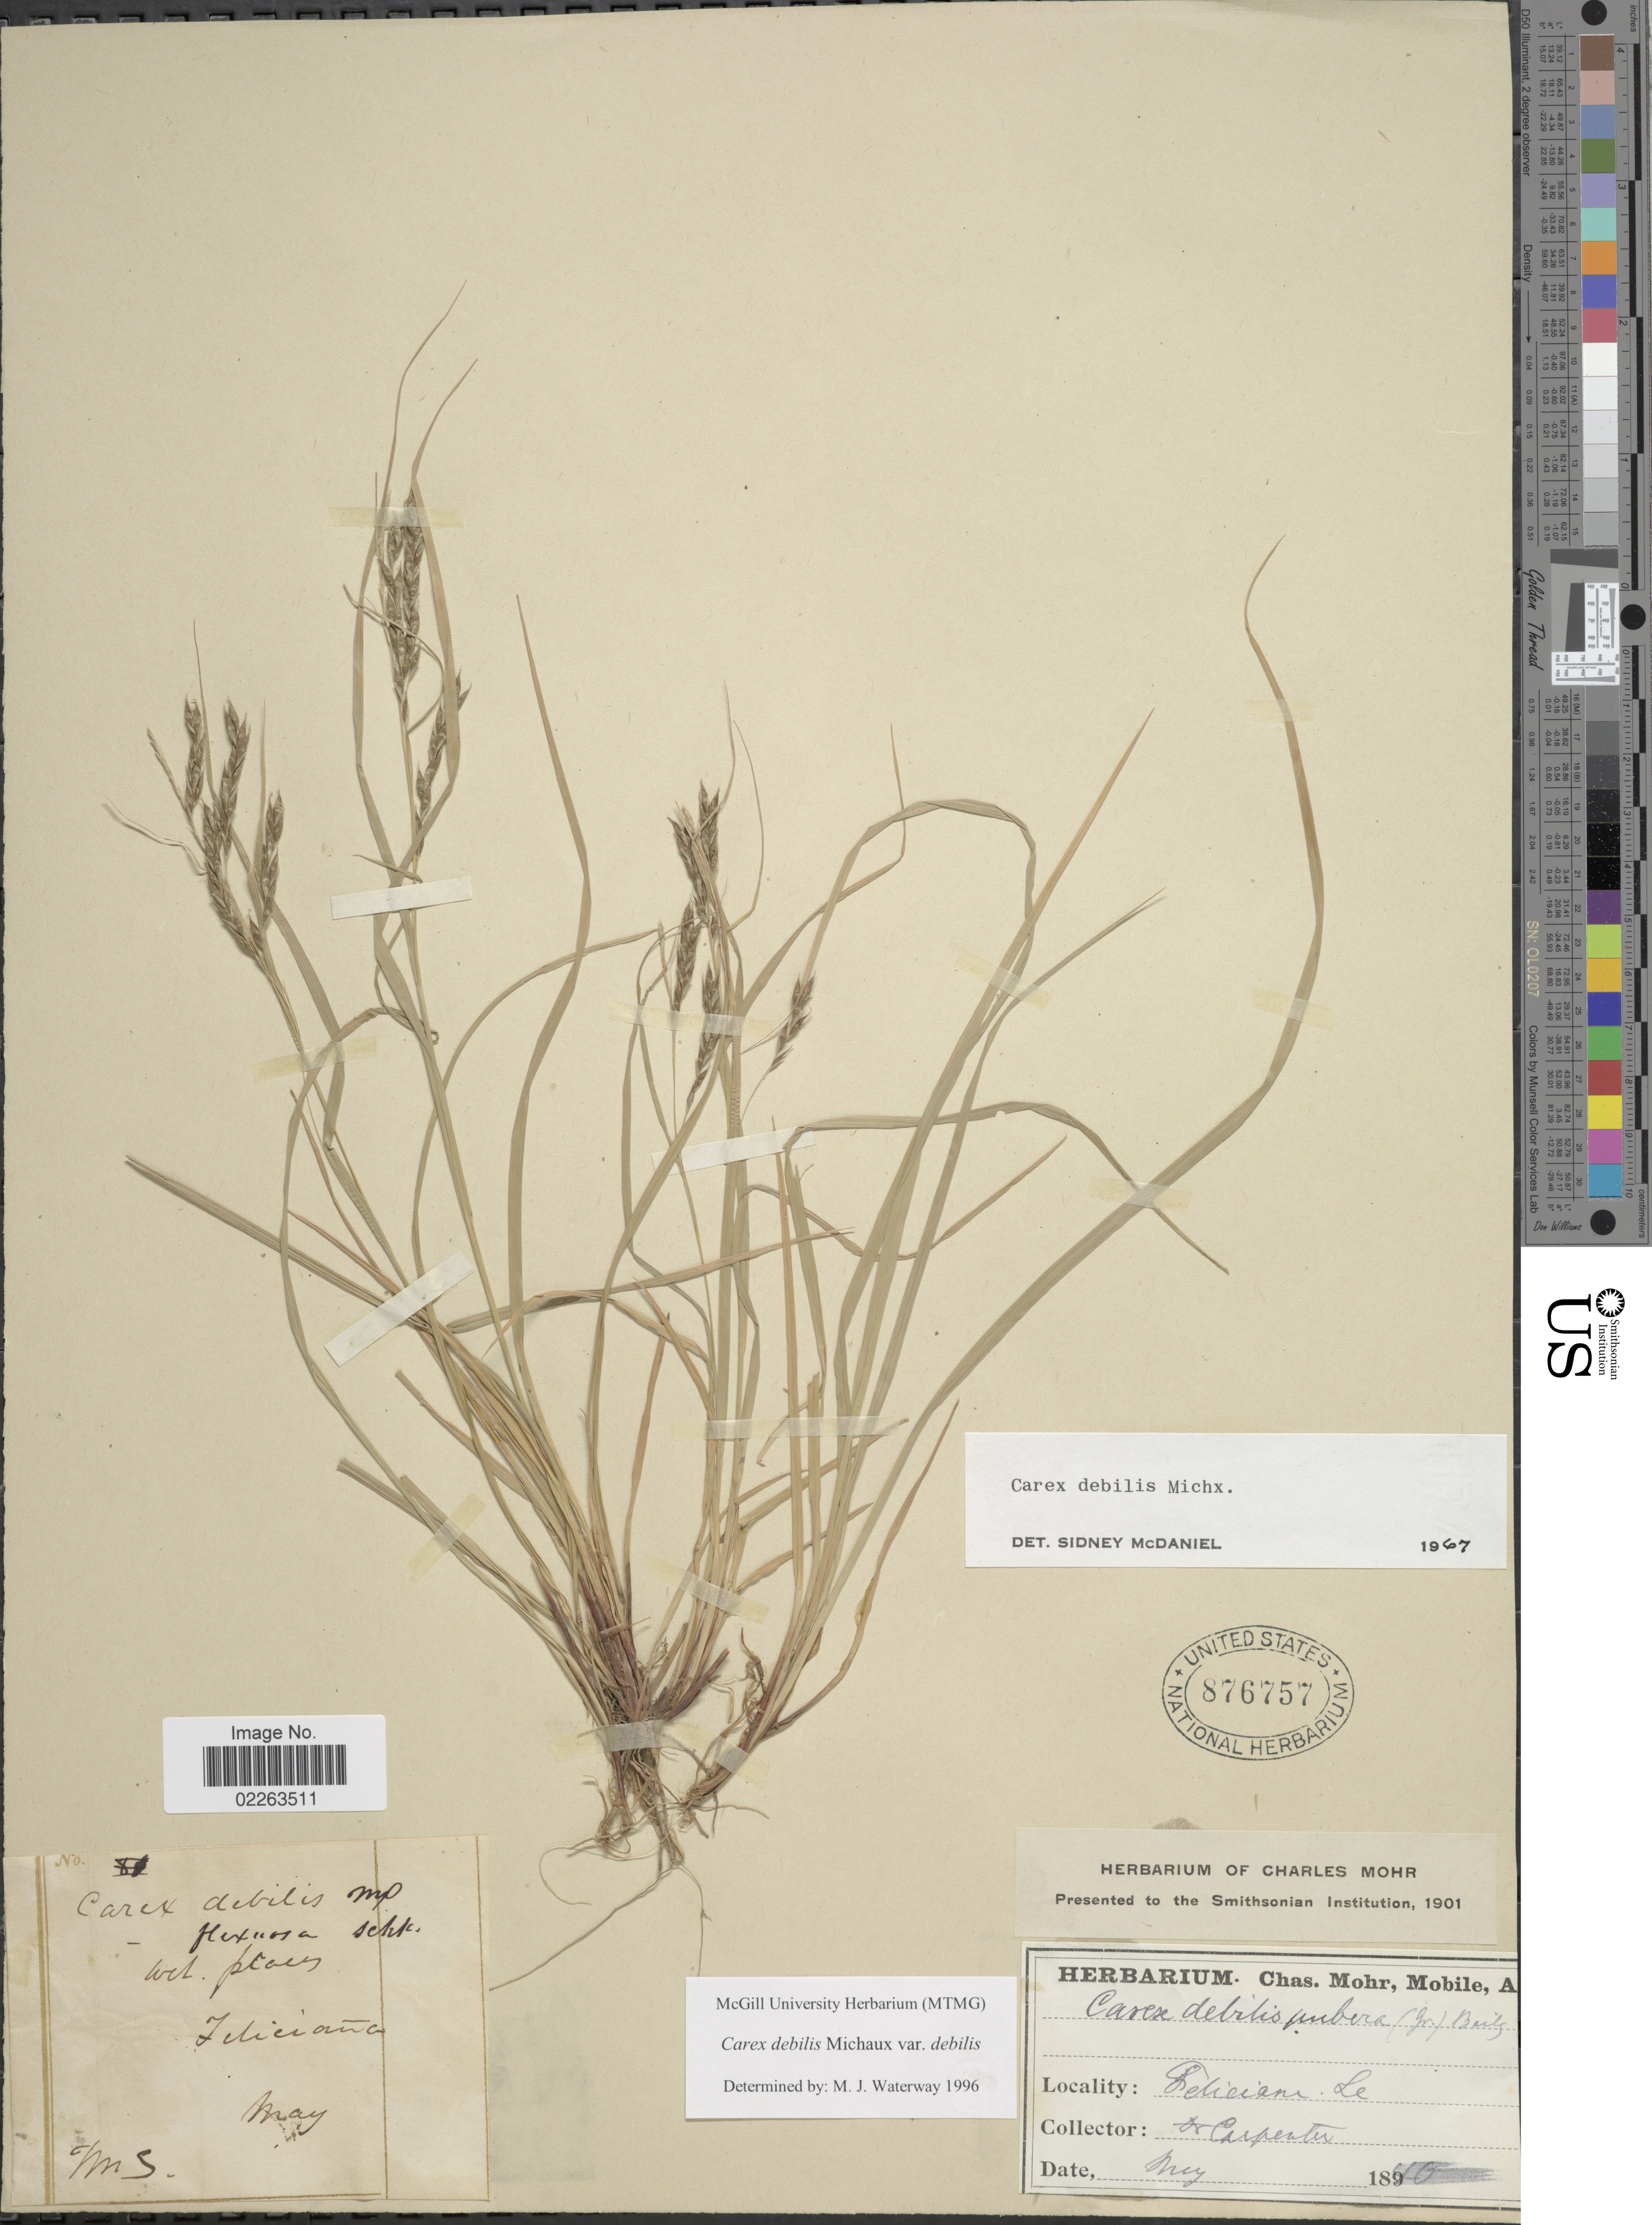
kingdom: Plantae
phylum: Tracheophyta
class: Liliopsida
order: Poales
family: Cyperaceae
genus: Carex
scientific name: Carex debilis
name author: Michx.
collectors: -. Carpenter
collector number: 81*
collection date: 1890-05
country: United States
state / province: Louisiana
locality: Feliciana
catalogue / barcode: US 876757